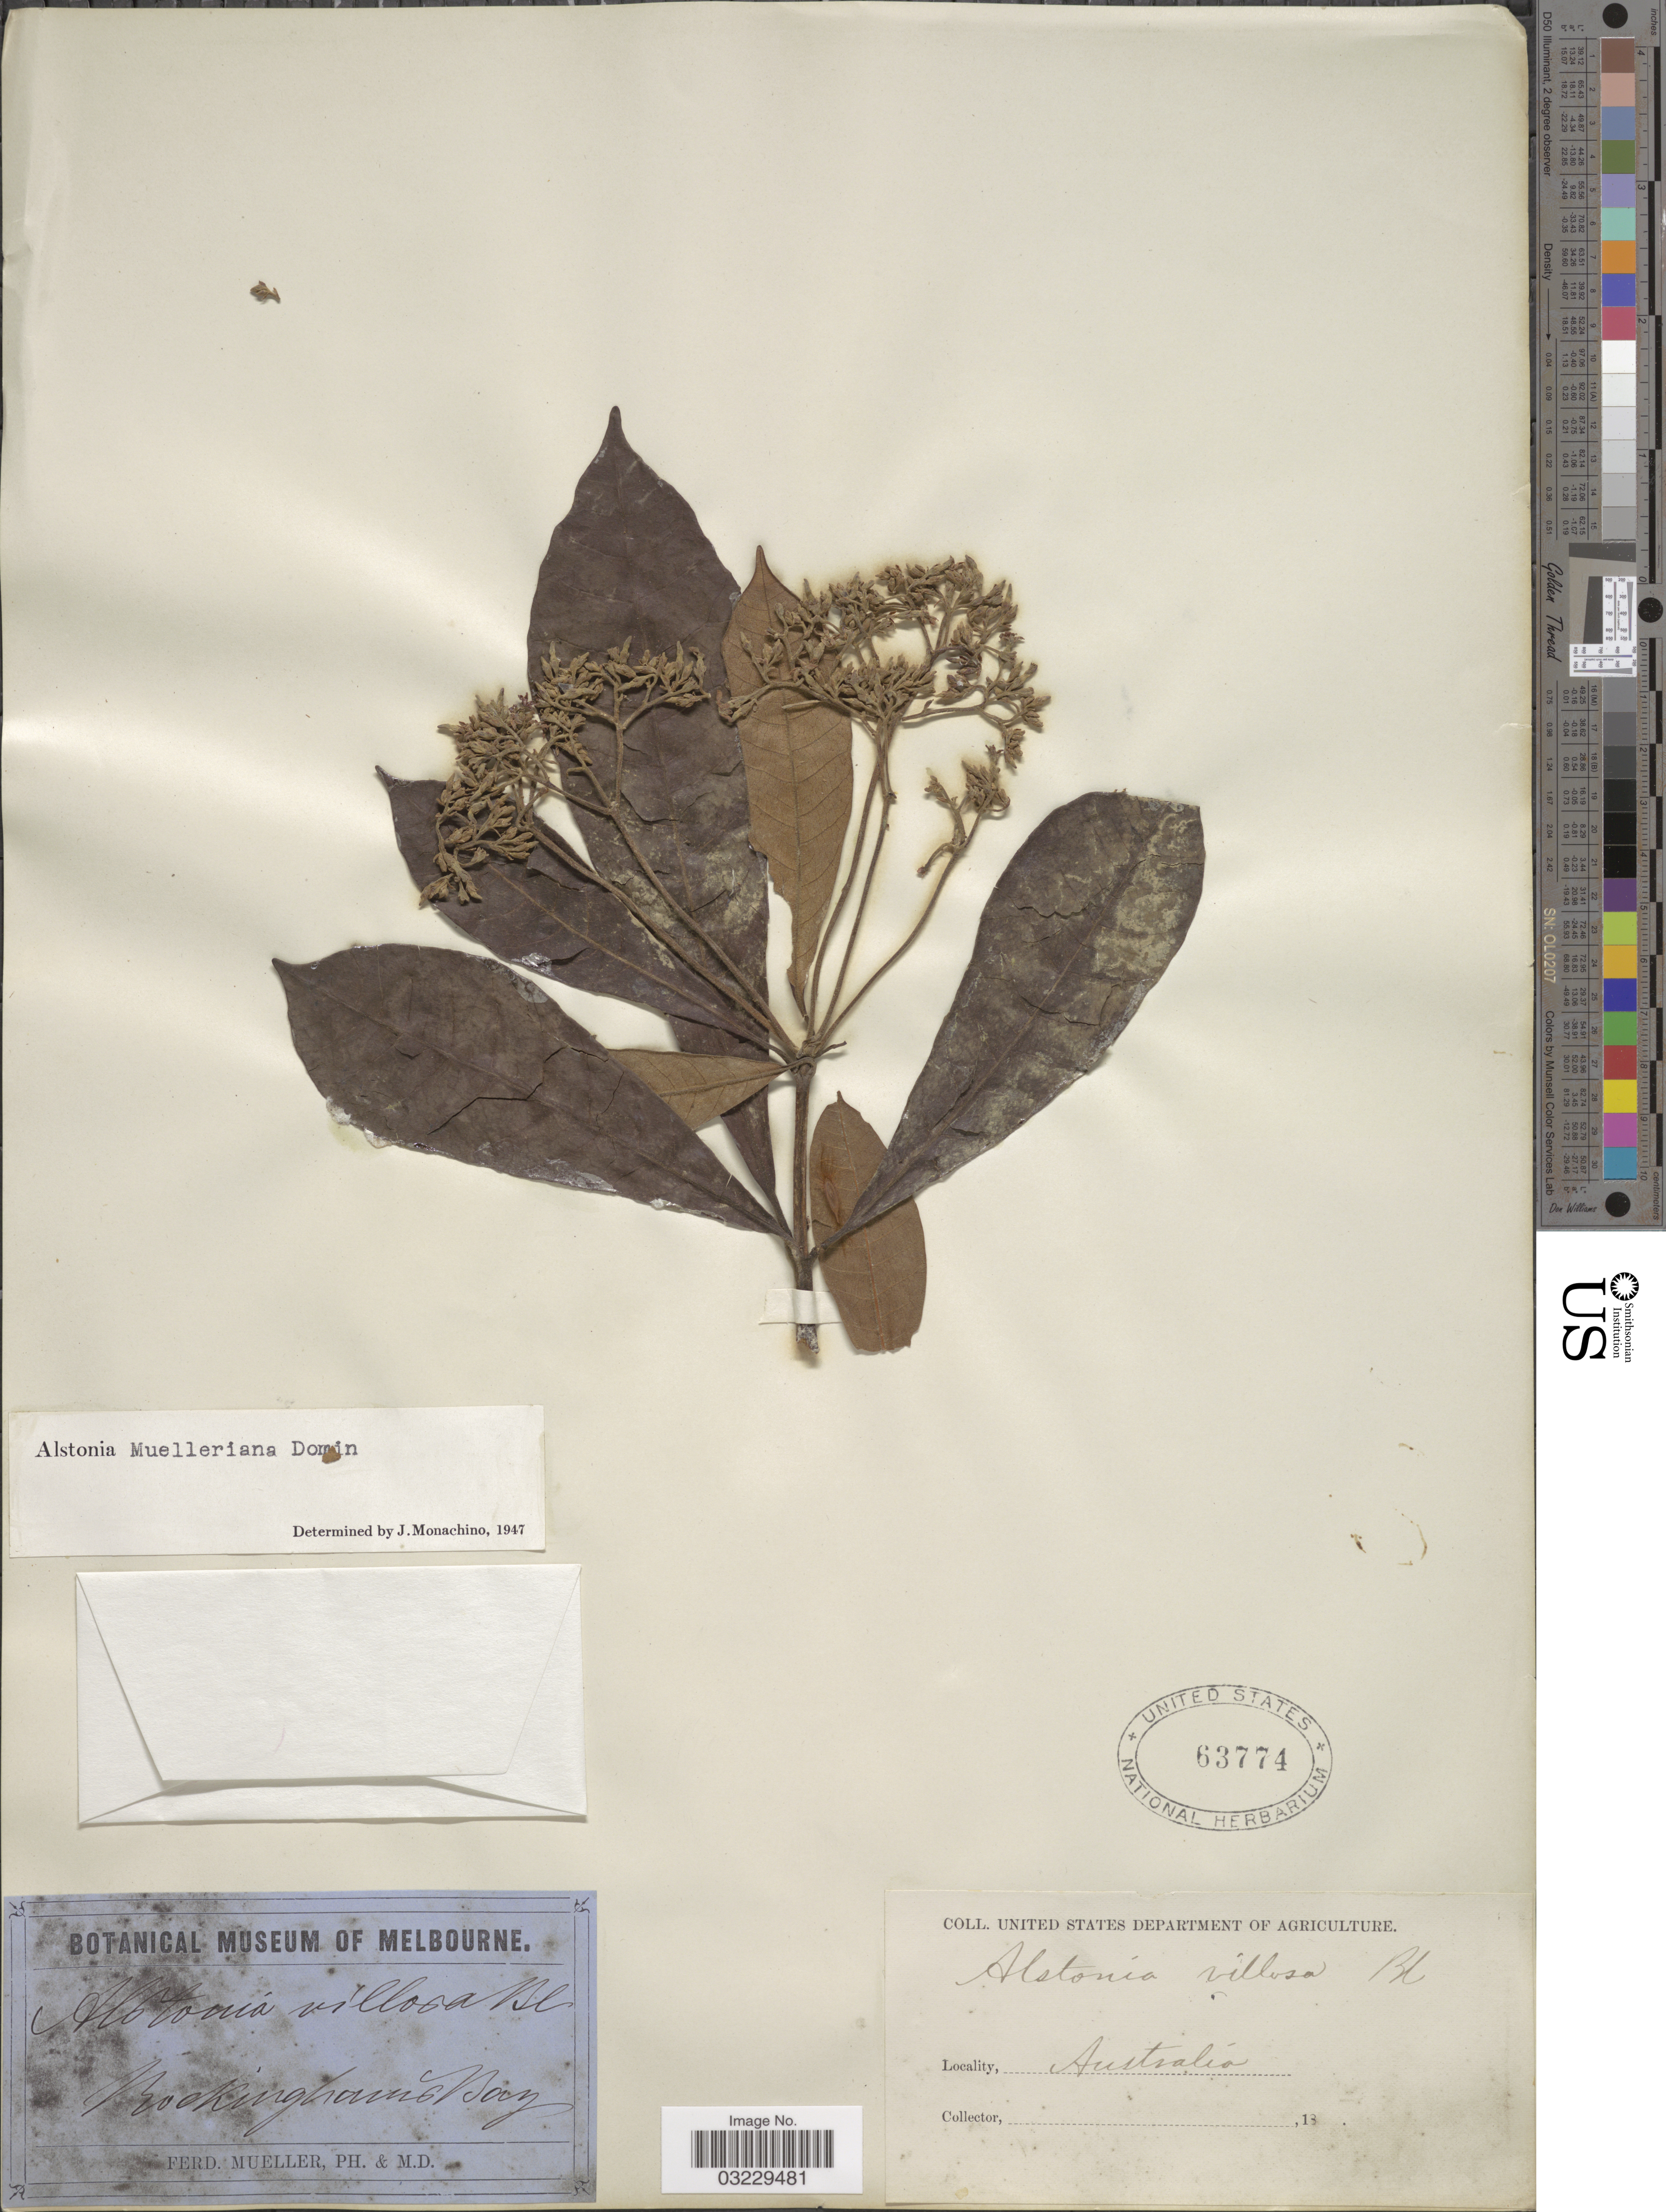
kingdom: Plantae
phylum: Tracheophyta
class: Magnoliopsida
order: Gentianales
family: Apocynaceae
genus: Alstonia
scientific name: Alstonia muelleriana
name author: Domin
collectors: F. Mueller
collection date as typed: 18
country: Australia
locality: Rockingham Bay.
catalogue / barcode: US 63774